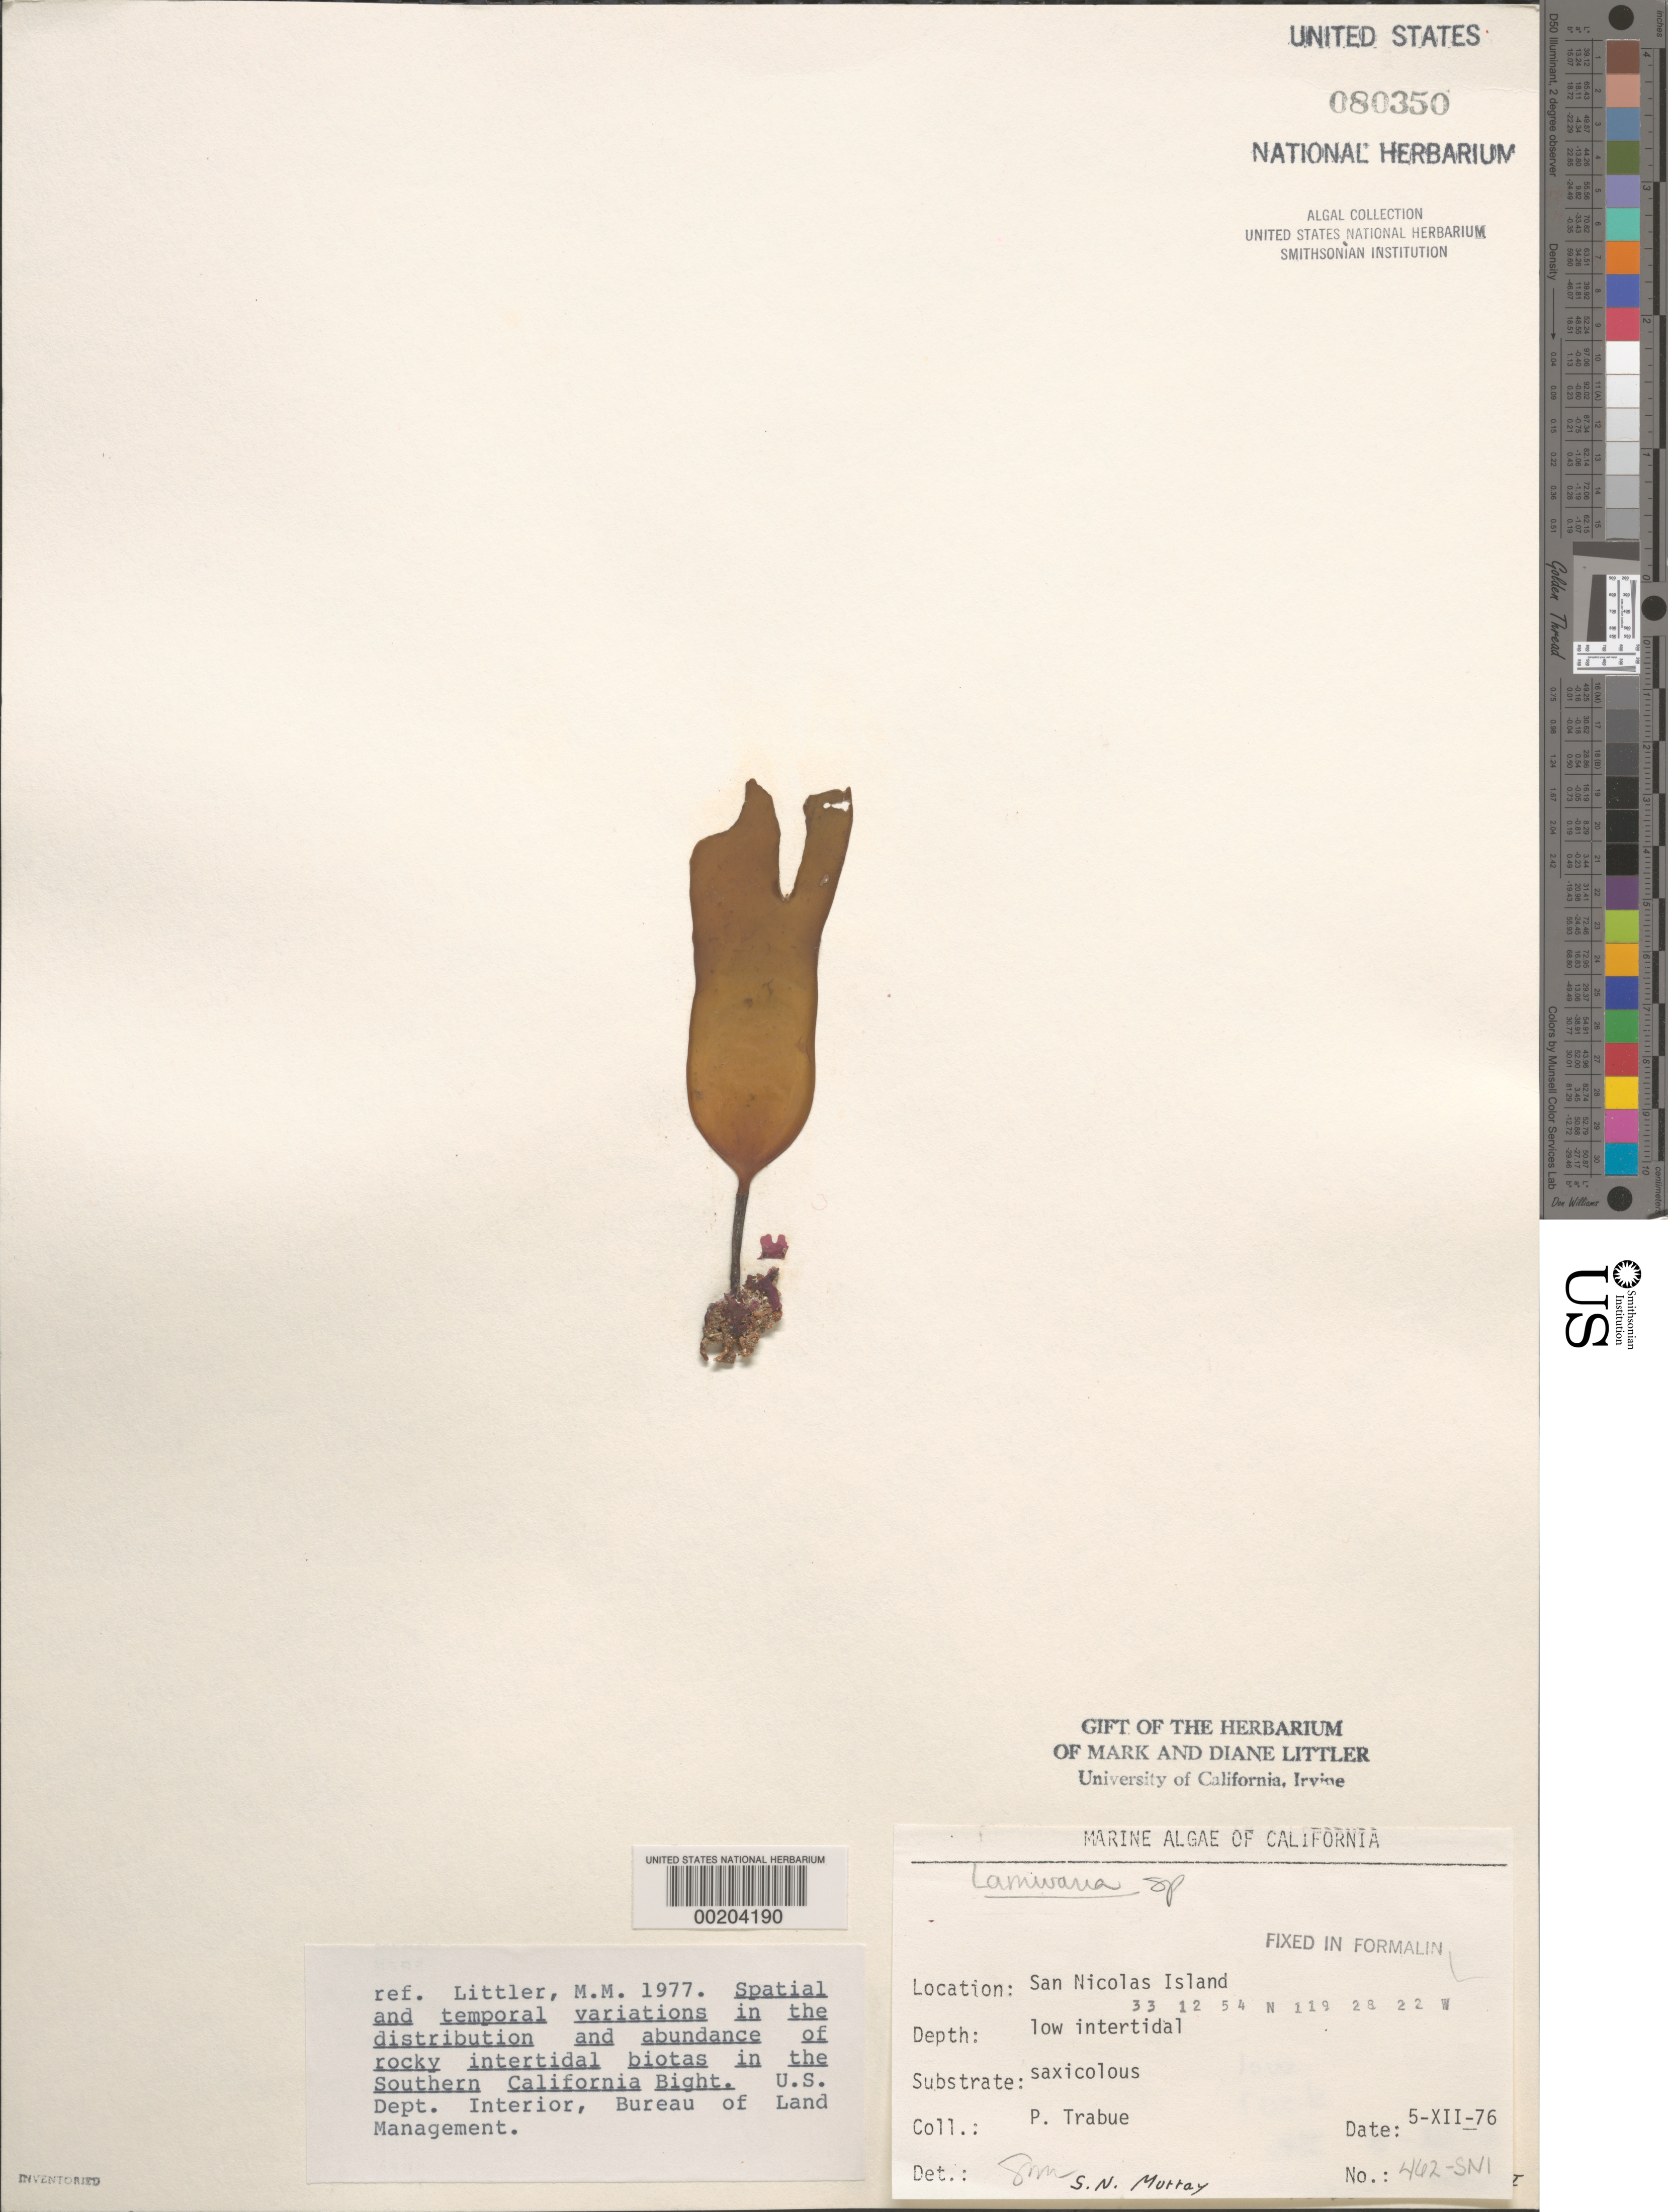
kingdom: Chromista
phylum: Ochrophyta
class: Phaeophyceae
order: Laminariales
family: Laminariaceae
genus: Laminaria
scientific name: Laminaria sp.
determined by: Murray, S. N.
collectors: P. J. Trabue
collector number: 462-sni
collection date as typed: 05 Dec 1976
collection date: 1976-12-05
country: United States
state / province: California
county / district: Ventura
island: San Nicolas Island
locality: Dutch Harbor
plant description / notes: BLM-SOCALBIGHT Rocky Intertidal Survey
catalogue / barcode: US 80350